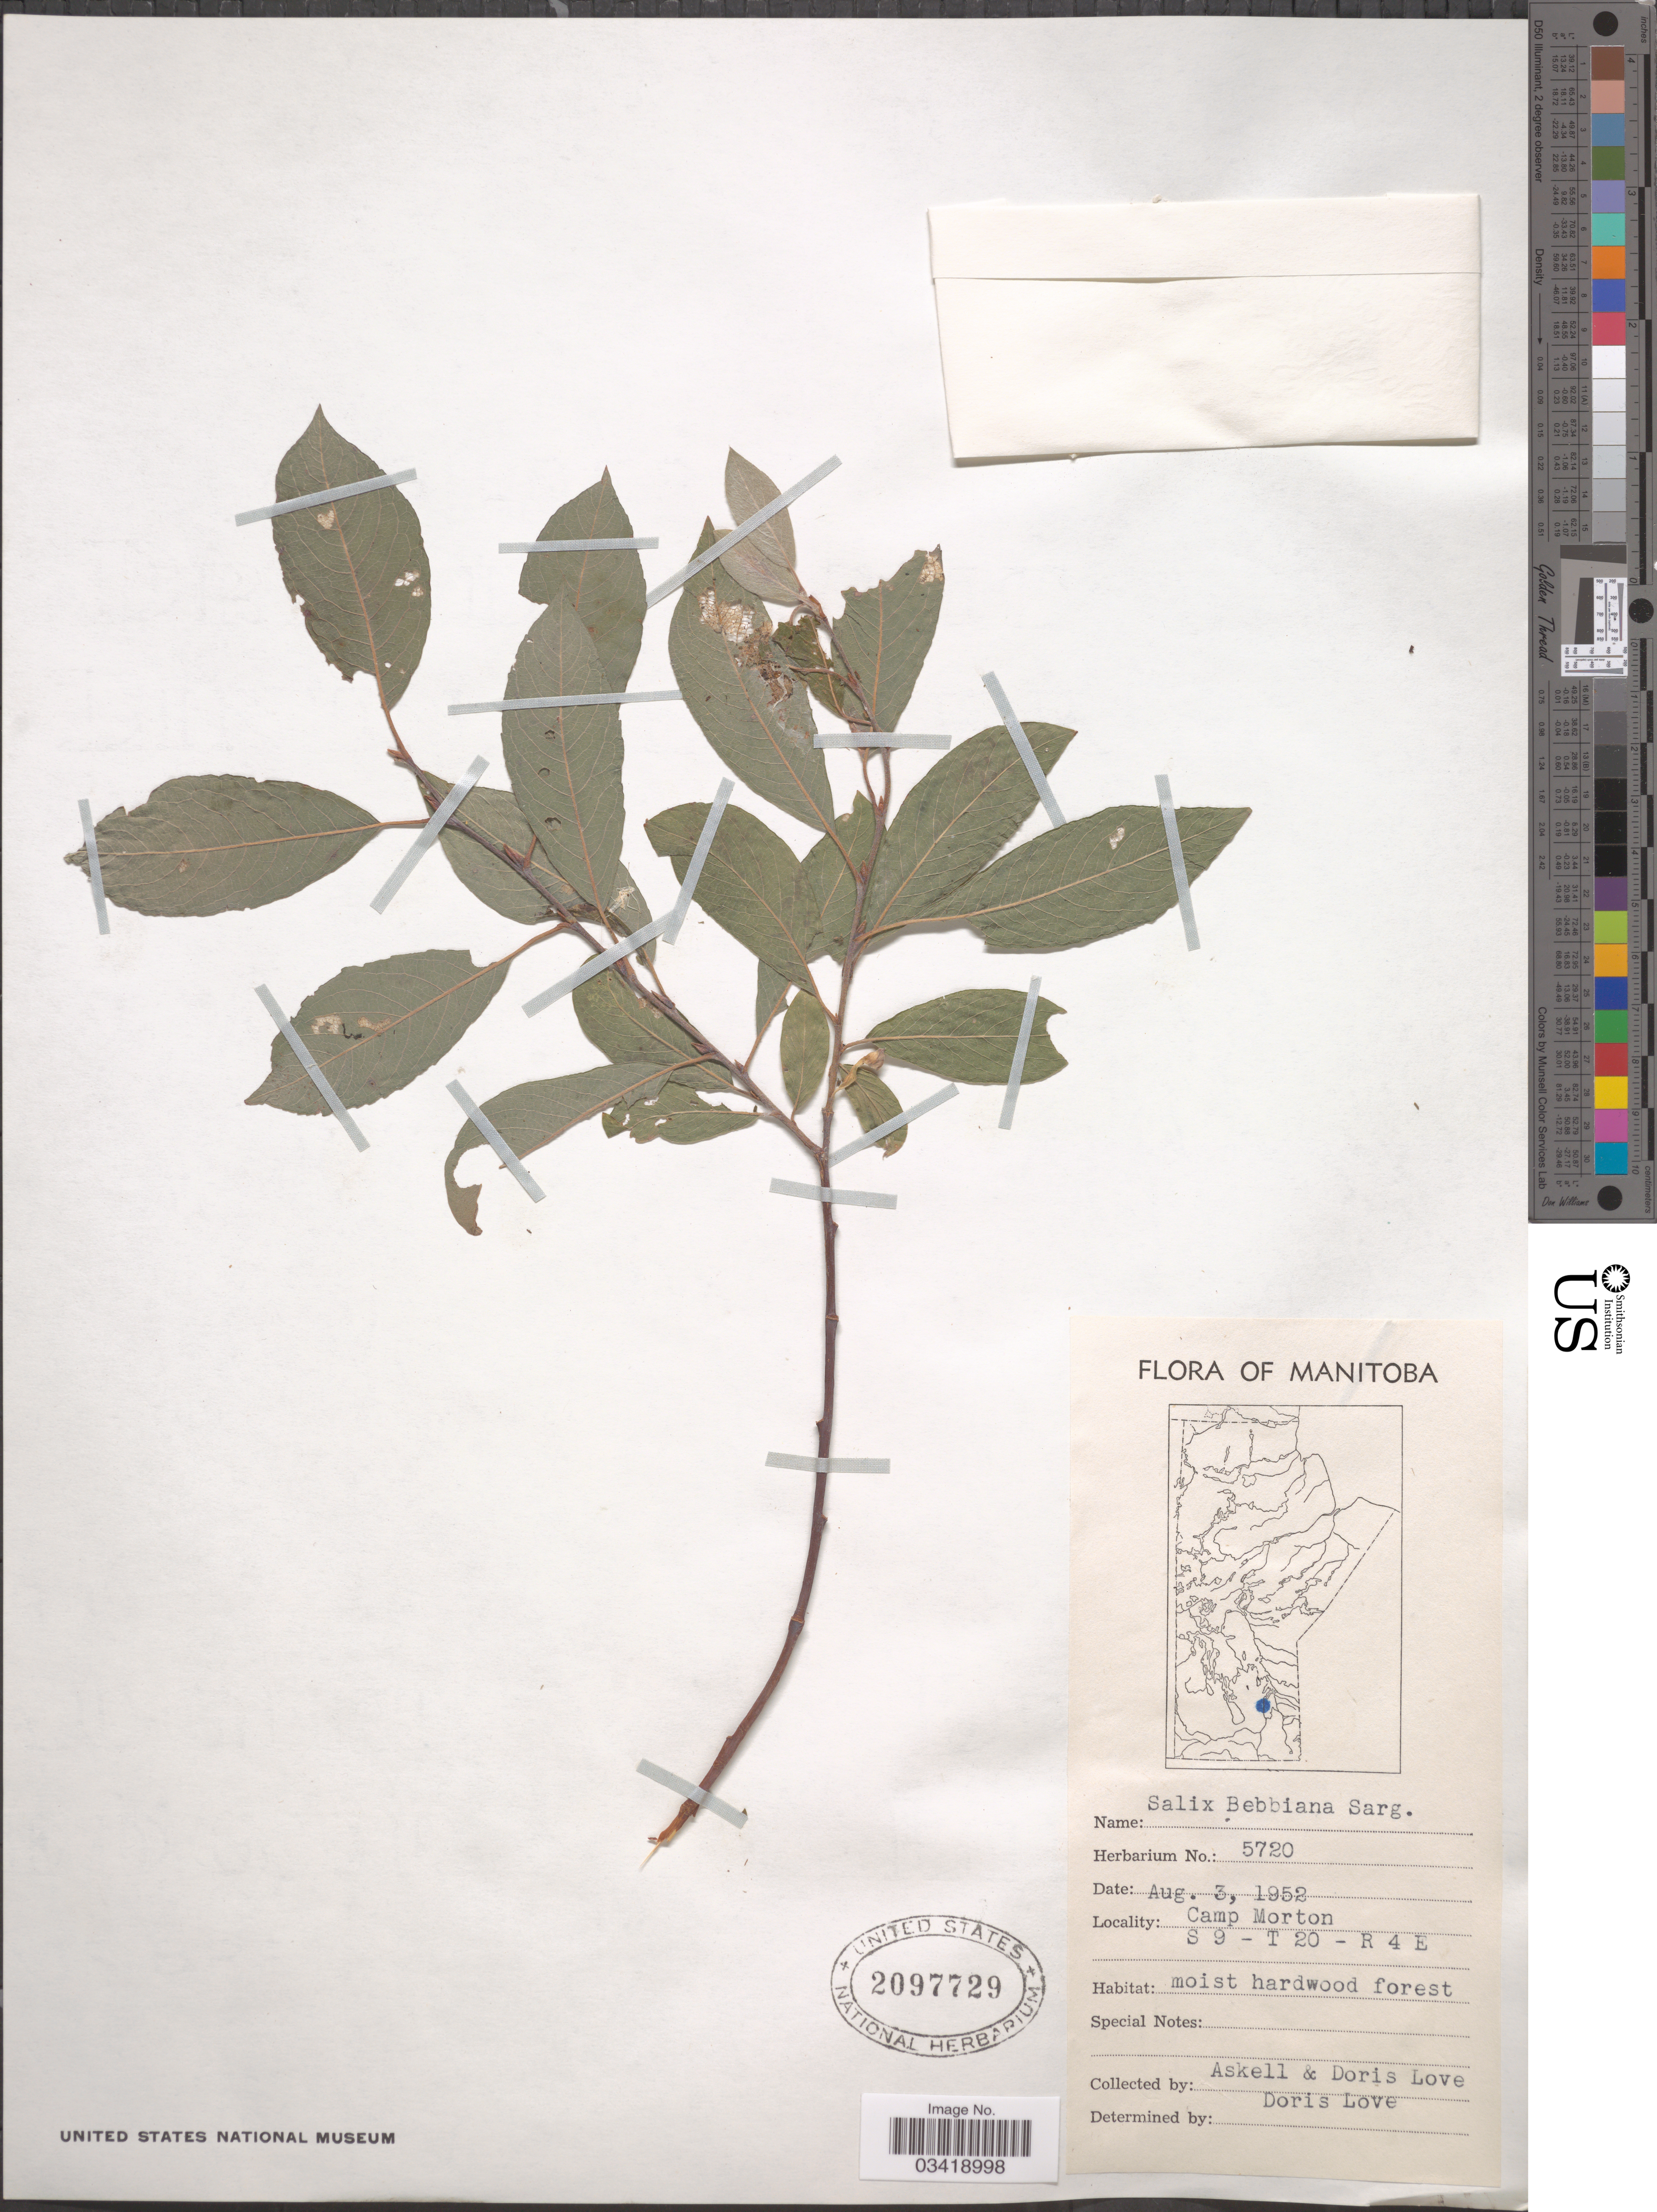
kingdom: Plantae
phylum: Tracheophyta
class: Magnoliopsida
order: Malpighiales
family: Salicaceae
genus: Salix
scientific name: Salix bebbiana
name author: Sarg.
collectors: Á. Löve & D. Löve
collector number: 5720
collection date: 1952-08-03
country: Canada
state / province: Manitoba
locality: Camp Morton. S 9 - T 20 - R 4 E.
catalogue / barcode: US 2097729